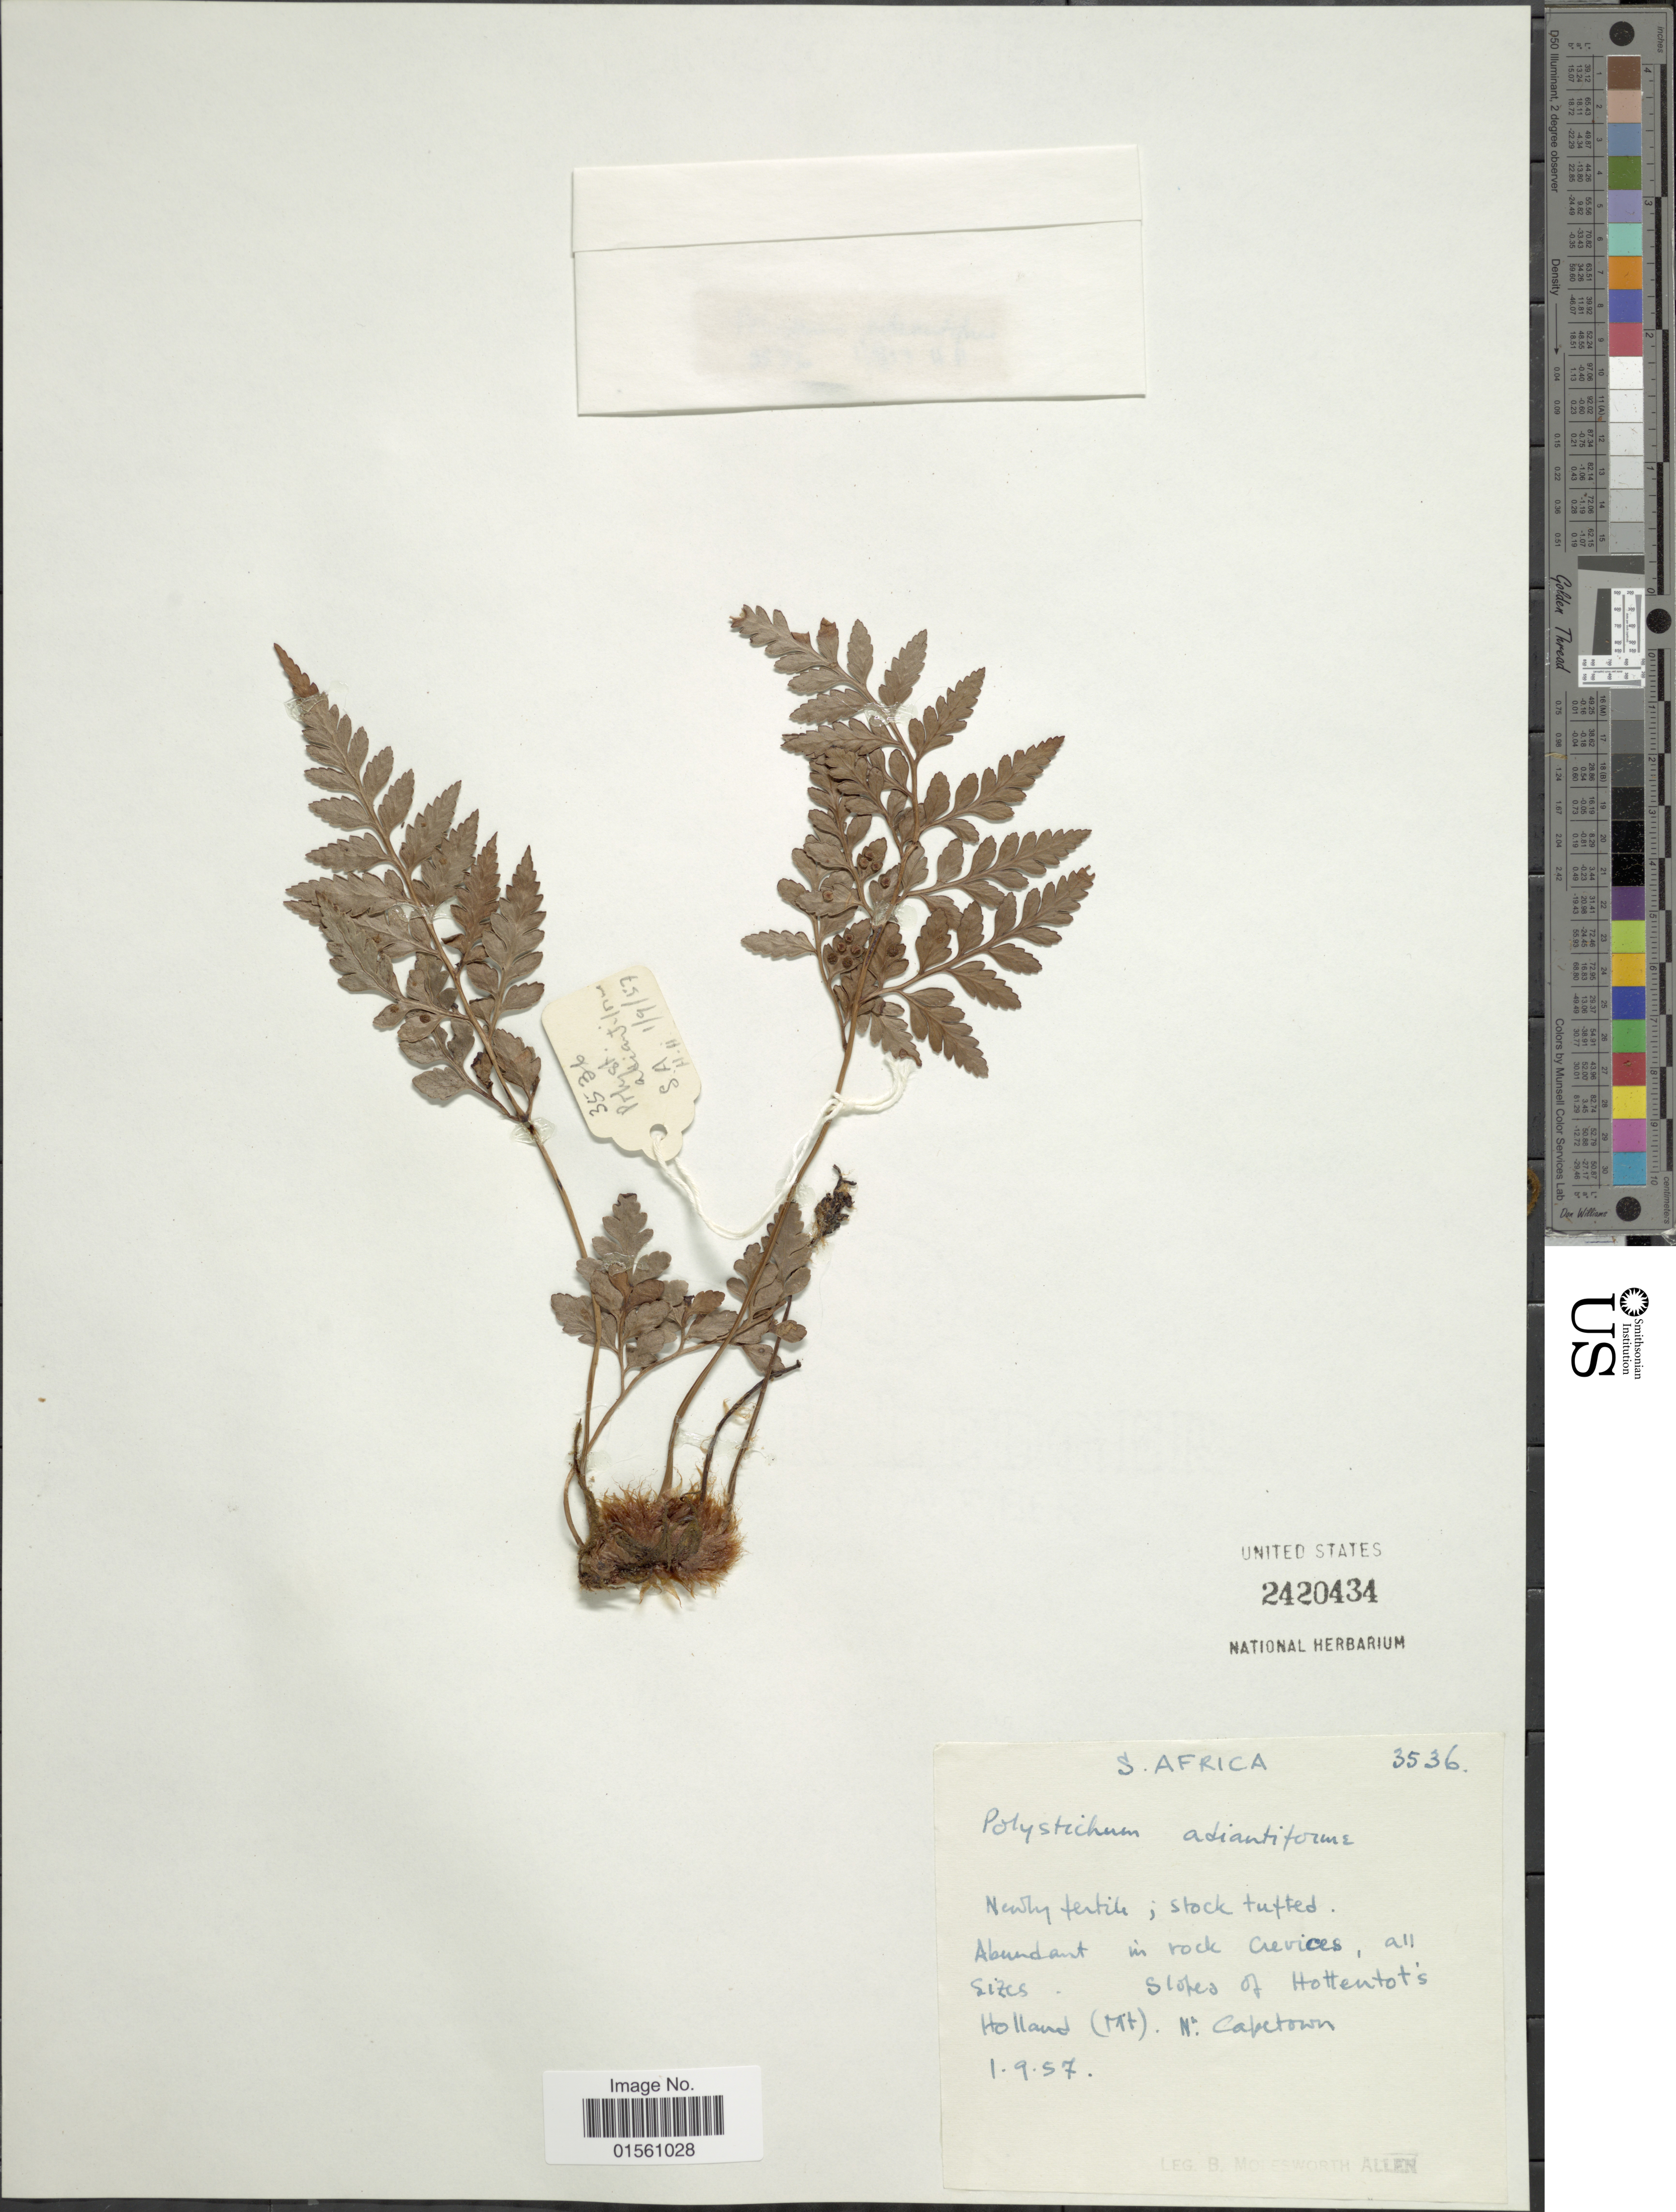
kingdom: Plantae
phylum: Tracheophyta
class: Polypodiopsida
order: Polypodiales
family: Dryopteridaceae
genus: Rumohra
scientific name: Rumohra adiantiformis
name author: (G. Forst.) Ching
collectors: B. E. G. Molesworth-Allen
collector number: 3536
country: South Africa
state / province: Western Cape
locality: Slopes of Hottentot's Holland (Mt). Nr. Capetown [Near Cape Town].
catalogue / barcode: US 2420434